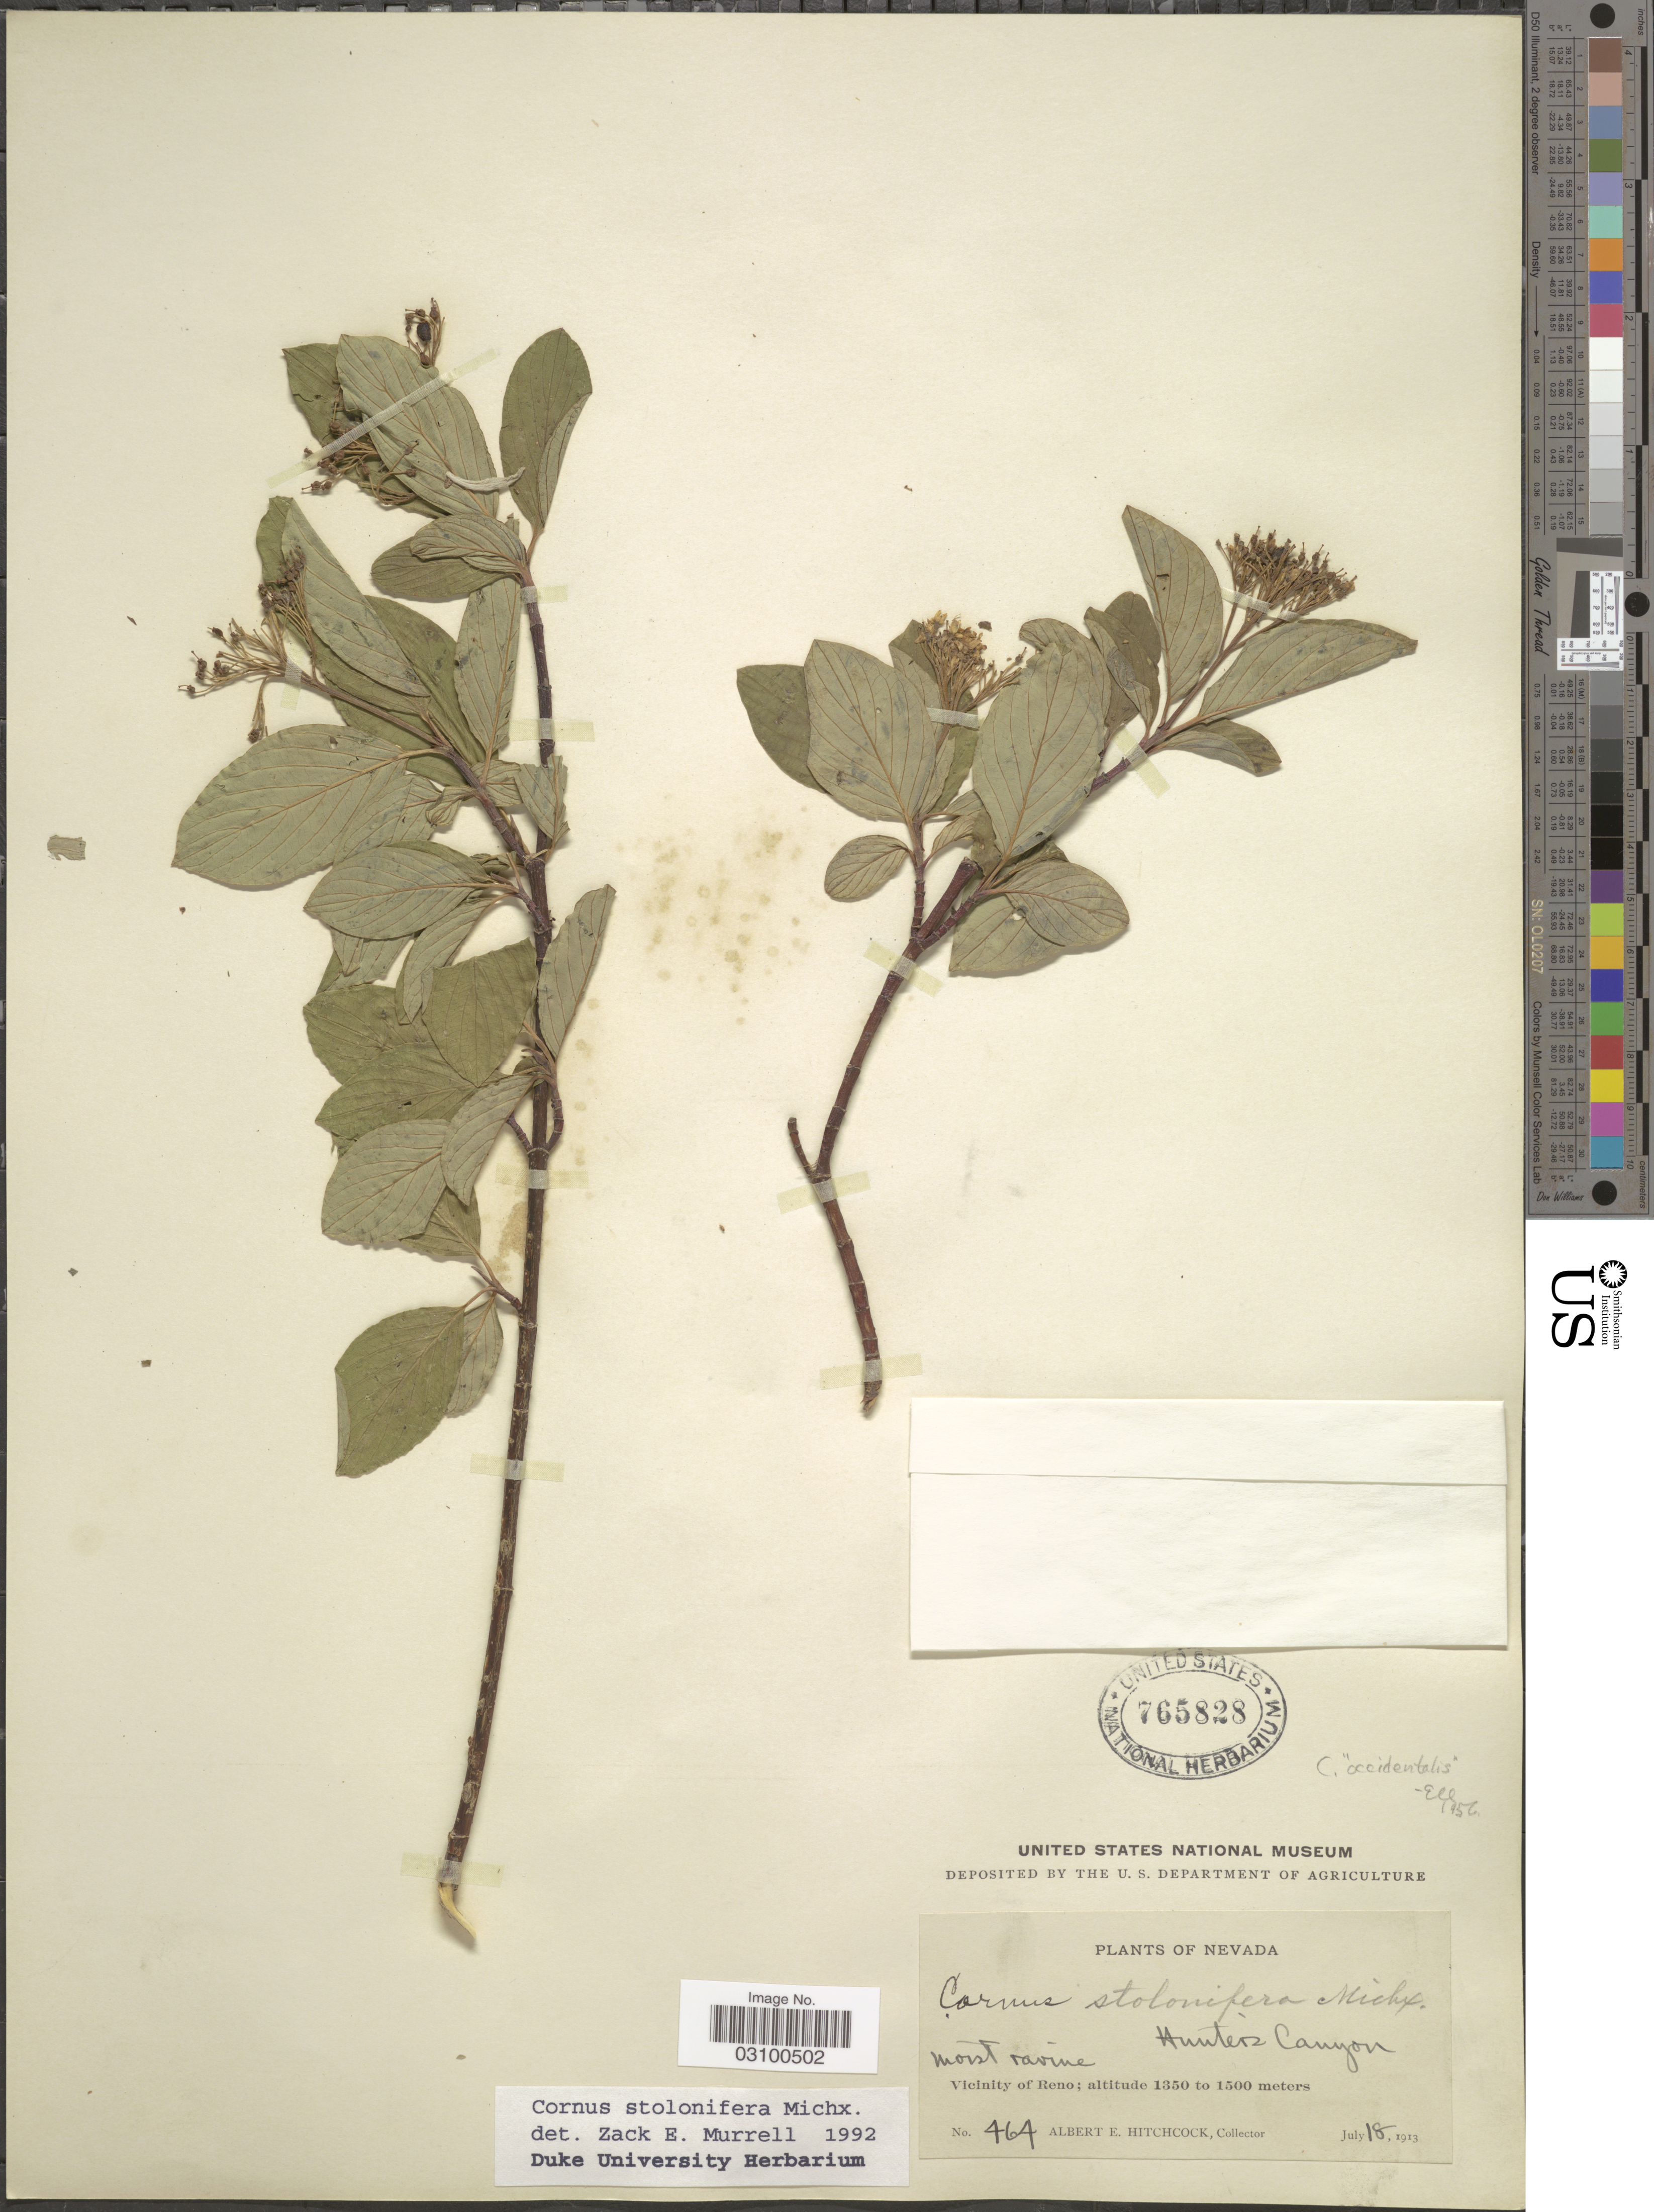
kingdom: Plantae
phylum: Tracheophyta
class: Magnoliopsida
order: Cornales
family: Cornaceae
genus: Cornus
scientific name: Cornus sericea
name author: L.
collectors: A. Hitchcock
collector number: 464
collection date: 1913-07-18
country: United States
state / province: Nevada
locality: Hunter's Canyon. Vicinity of Reno.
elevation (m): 1350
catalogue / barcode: US 765828